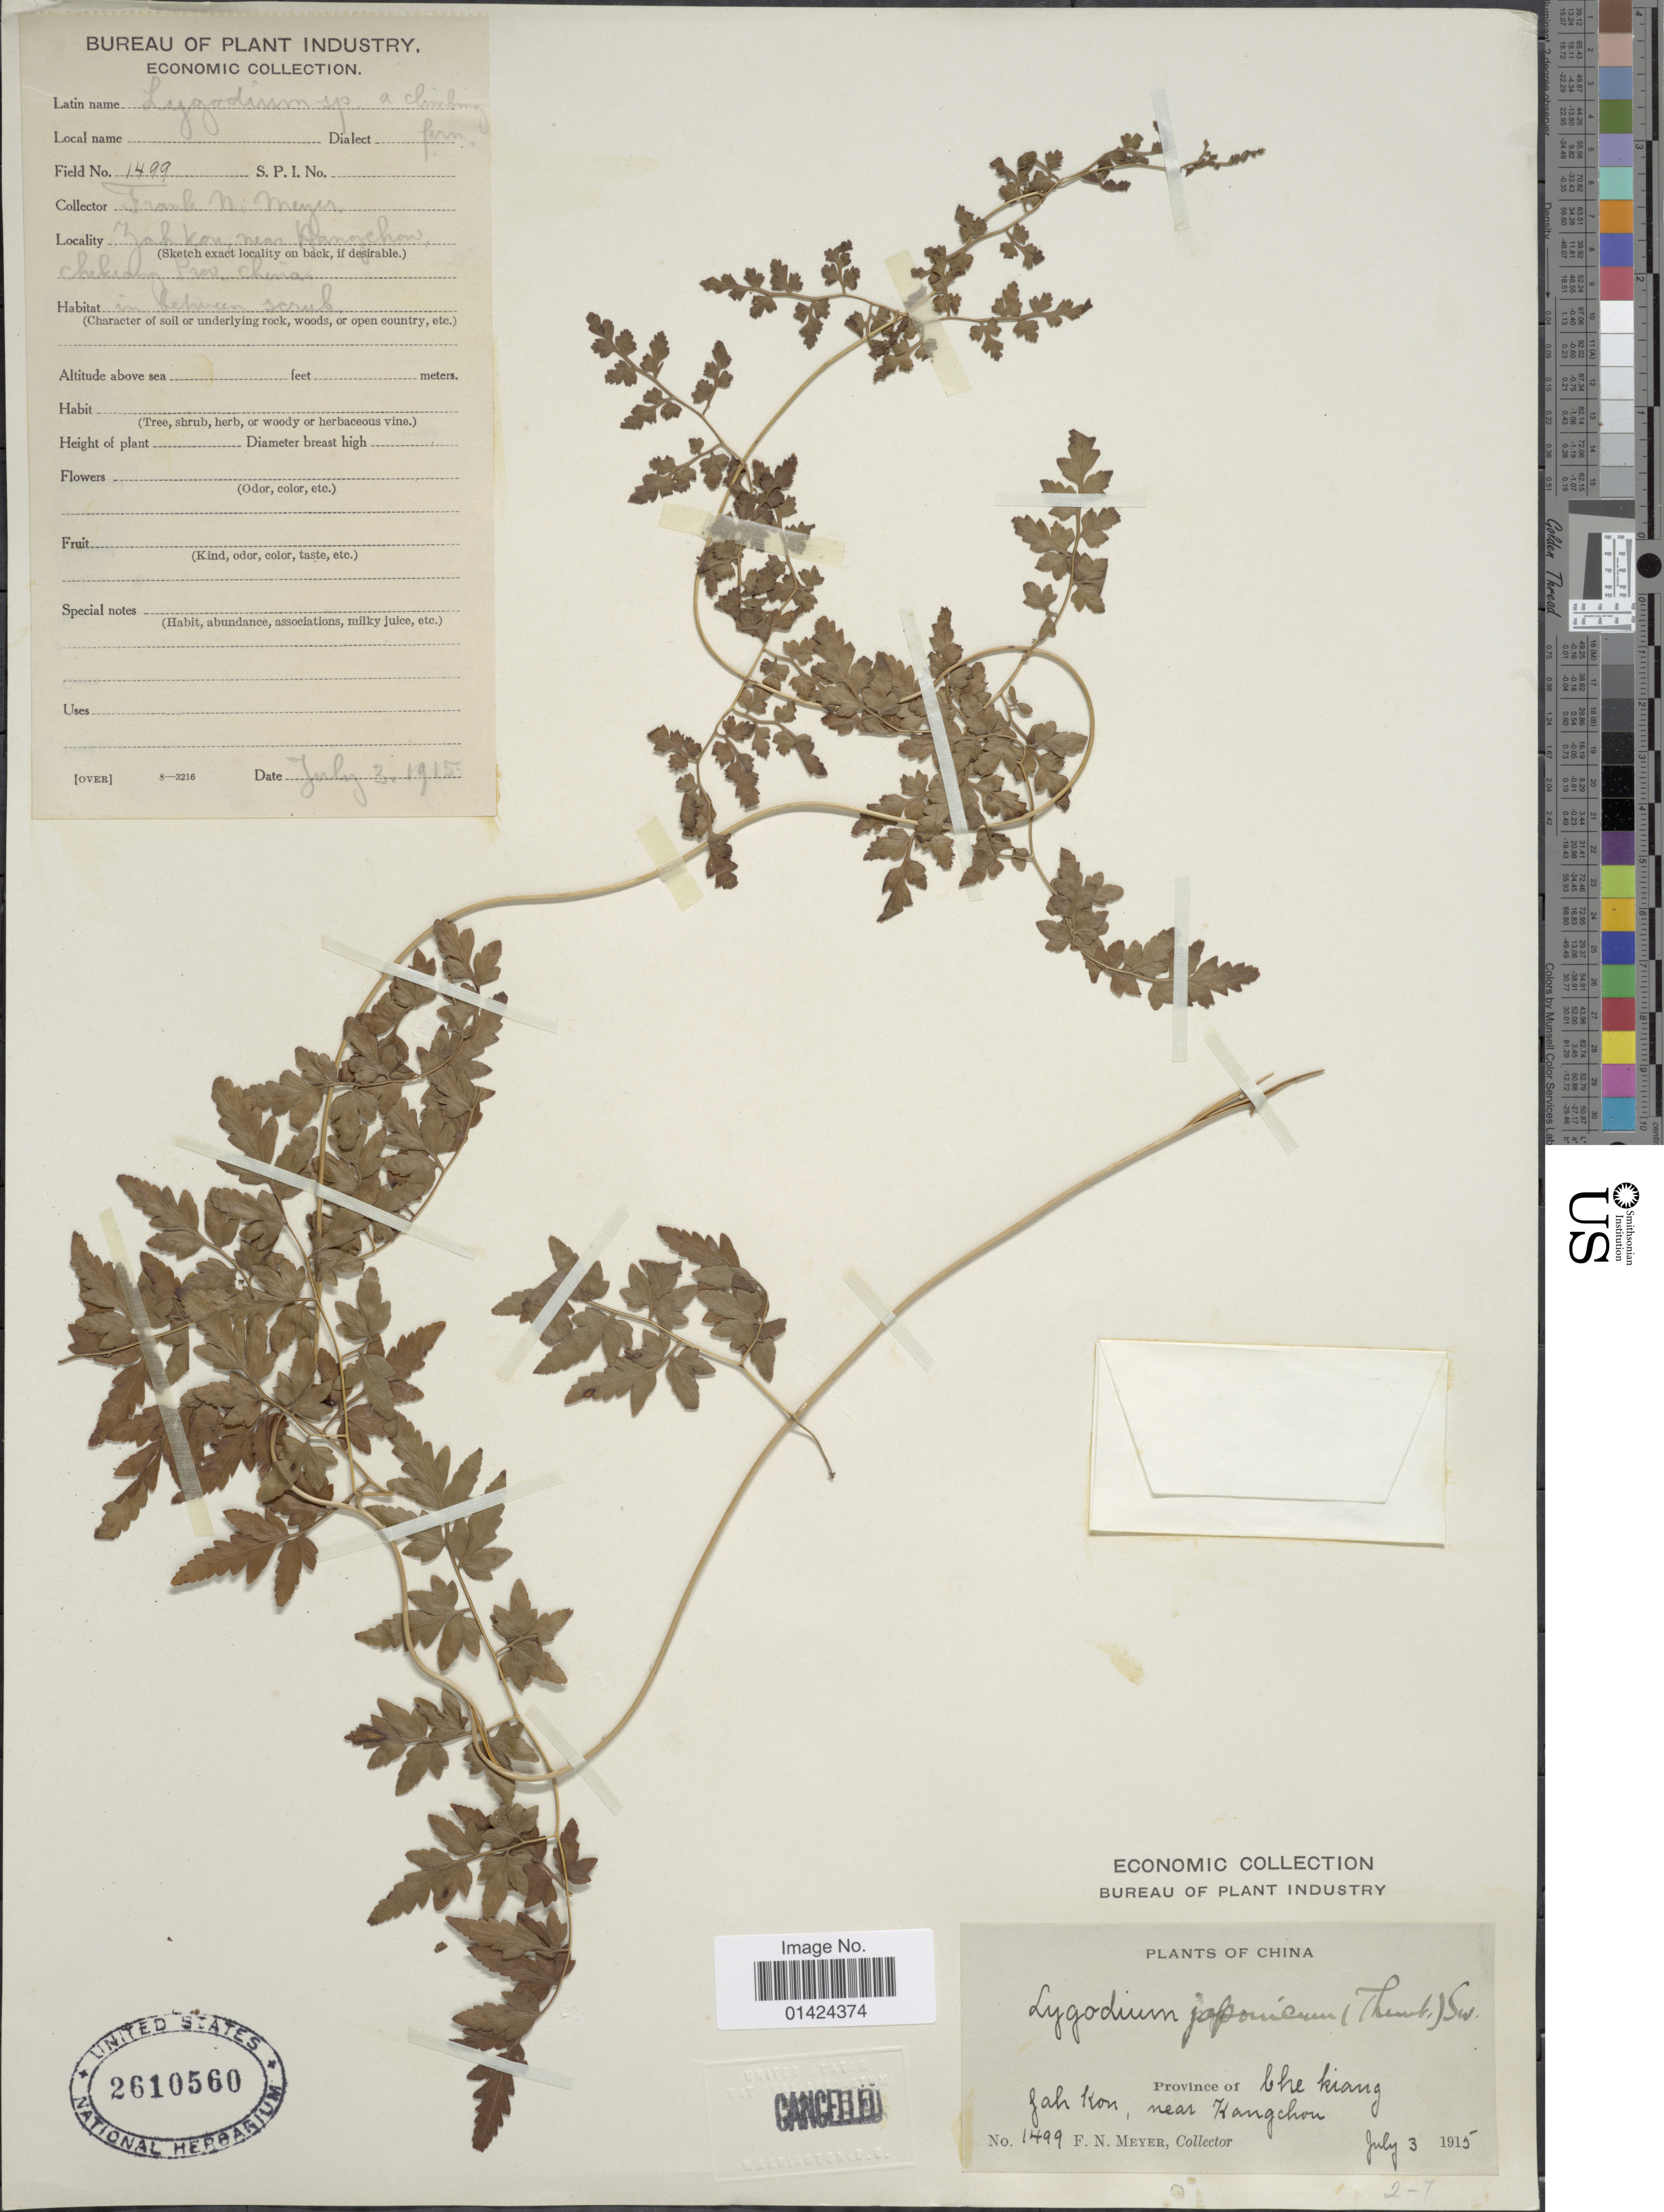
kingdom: Plantae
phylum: Tracheophyta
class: Polypodiopsida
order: Schizaeales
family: Lygodiaceae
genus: Lygodium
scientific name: Lygodium japonicum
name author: (Thunb.) Sw.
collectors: F. N. Meyer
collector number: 1499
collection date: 1915-07-03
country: China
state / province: Zhejiang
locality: Province of Chekiang. Zah Kon, near Kangchou. [interpreted]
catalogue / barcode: US 2610560